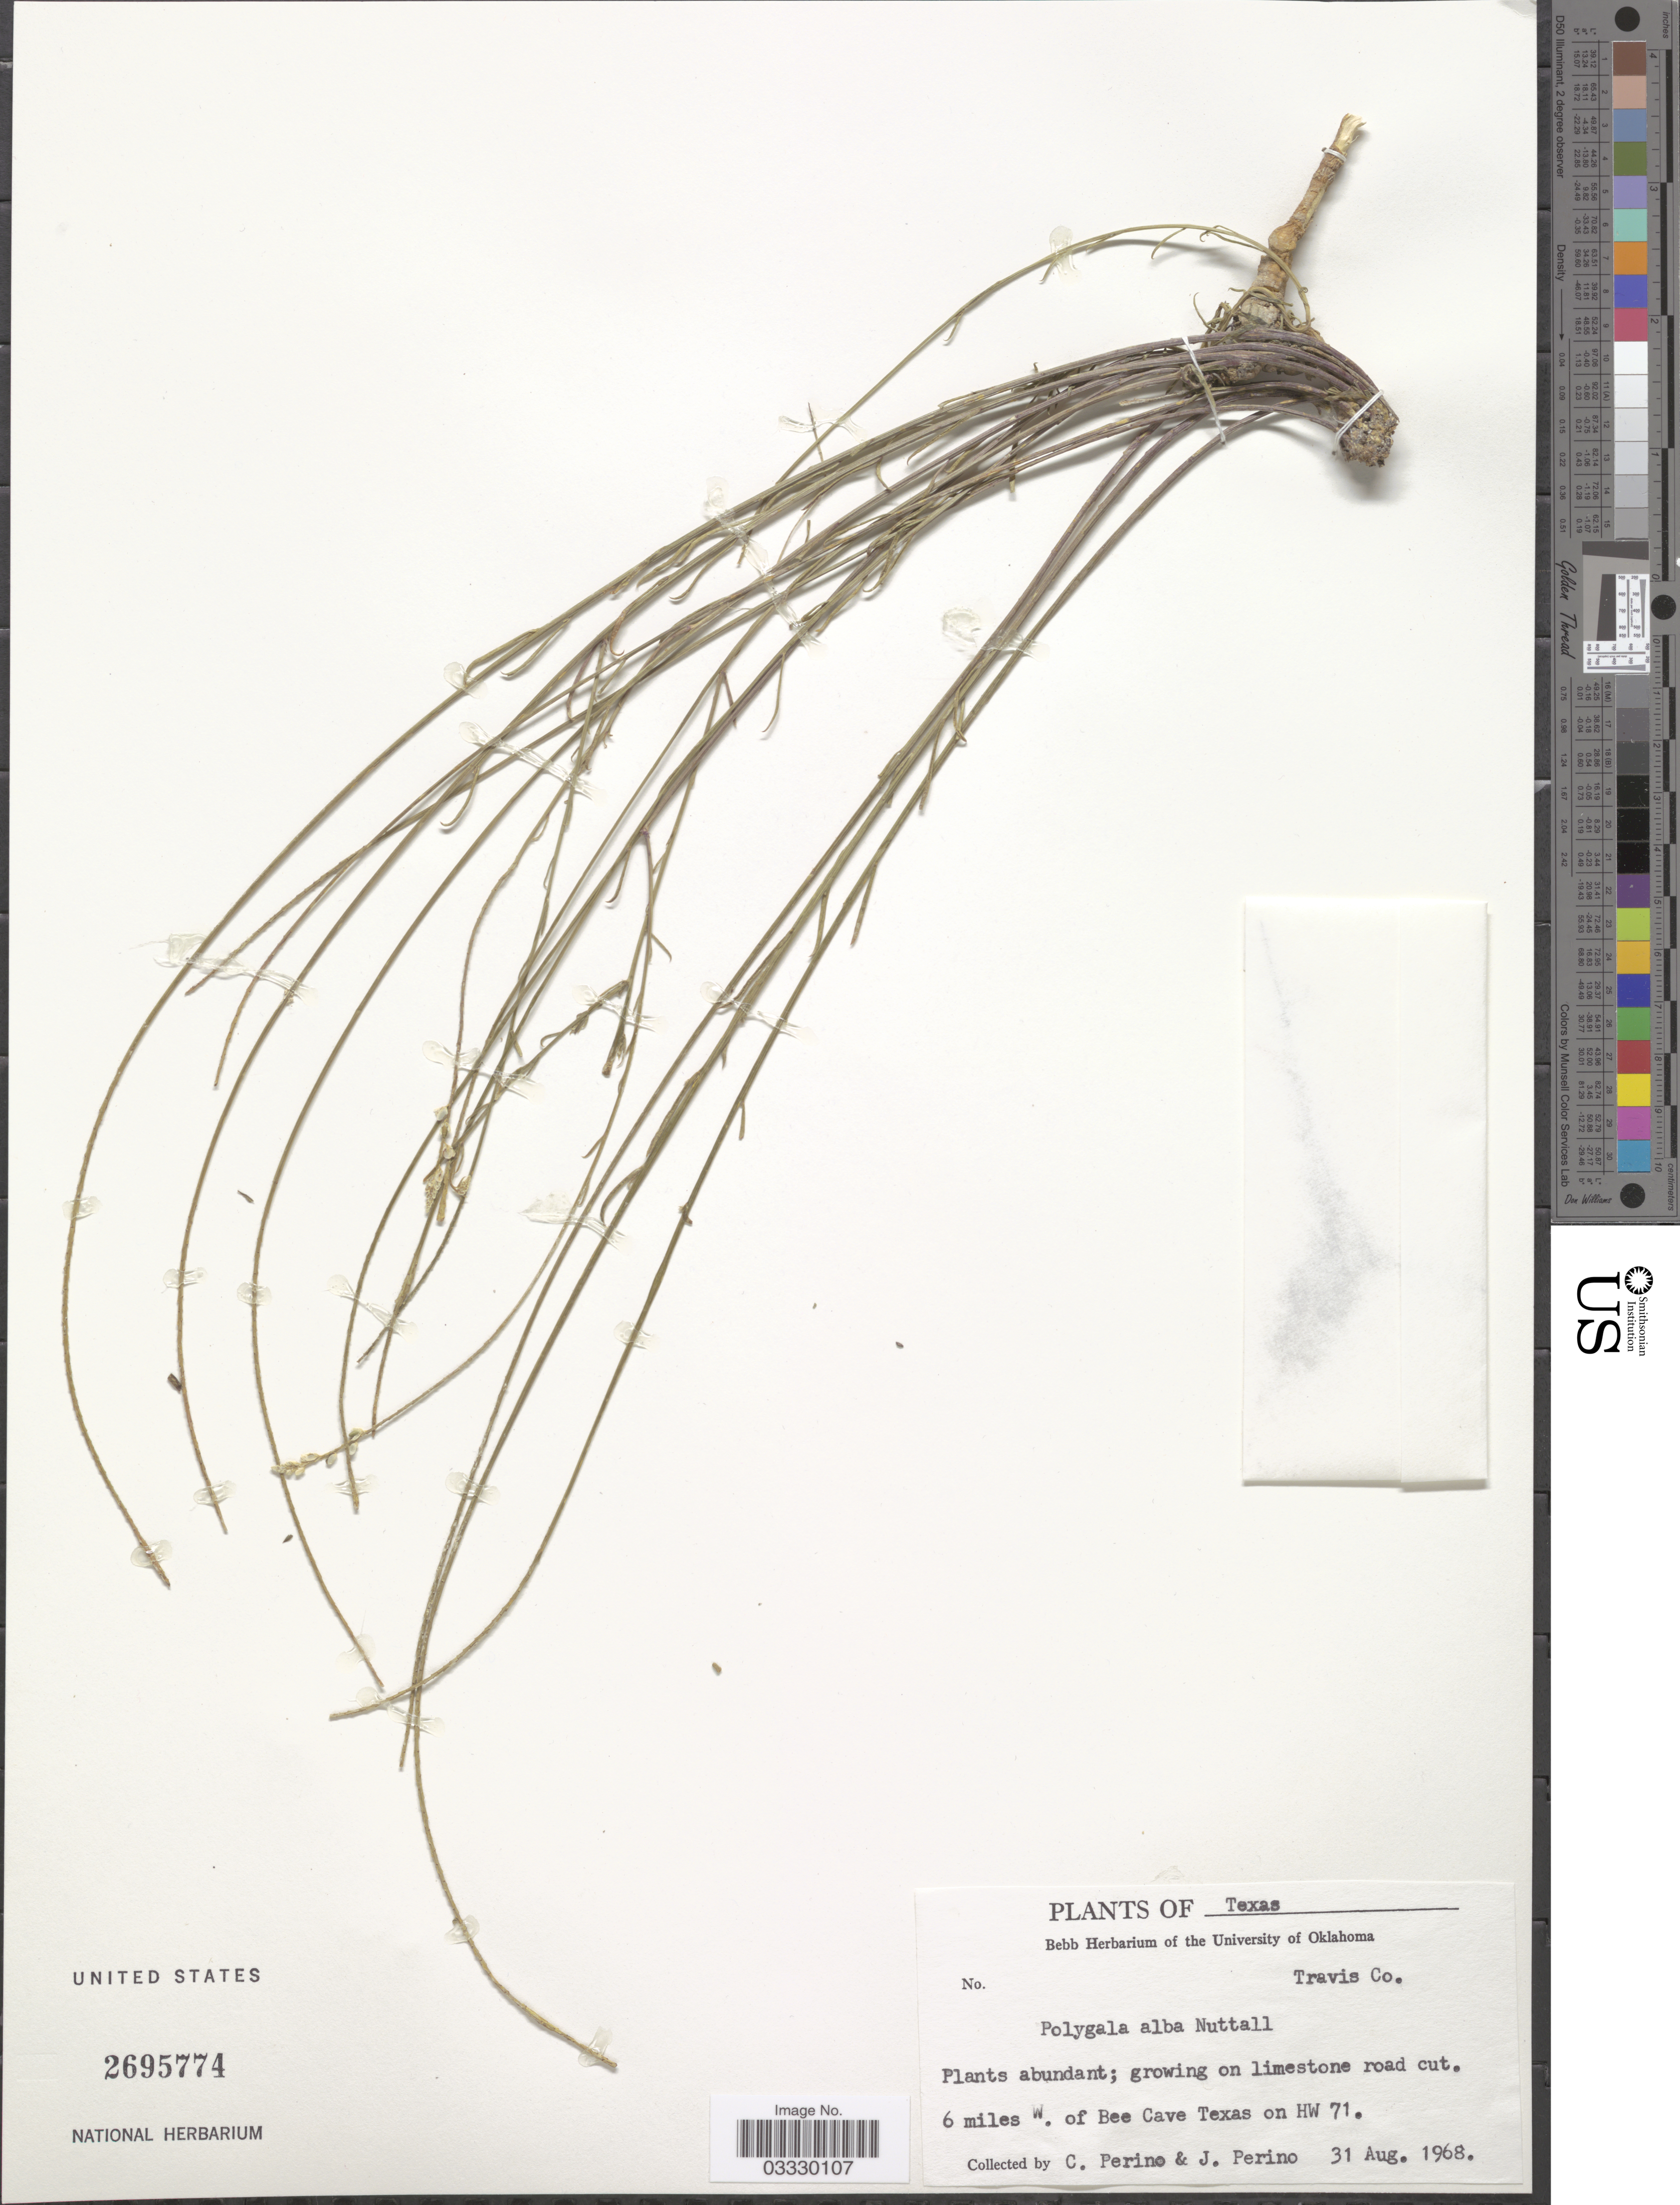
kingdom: Plantae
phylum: Tracheophyta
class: Magnoliopsida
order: Fabales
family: Polygalaceae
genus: Polygala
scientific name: Polygala alba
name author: Nutt.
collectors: C. Perino & J. Perino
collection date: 1968-08-31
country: United States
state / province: Texas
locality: Travis Co. 6 miles W. of Bee Cave Texas on HW 71.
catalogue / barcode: US 2695774